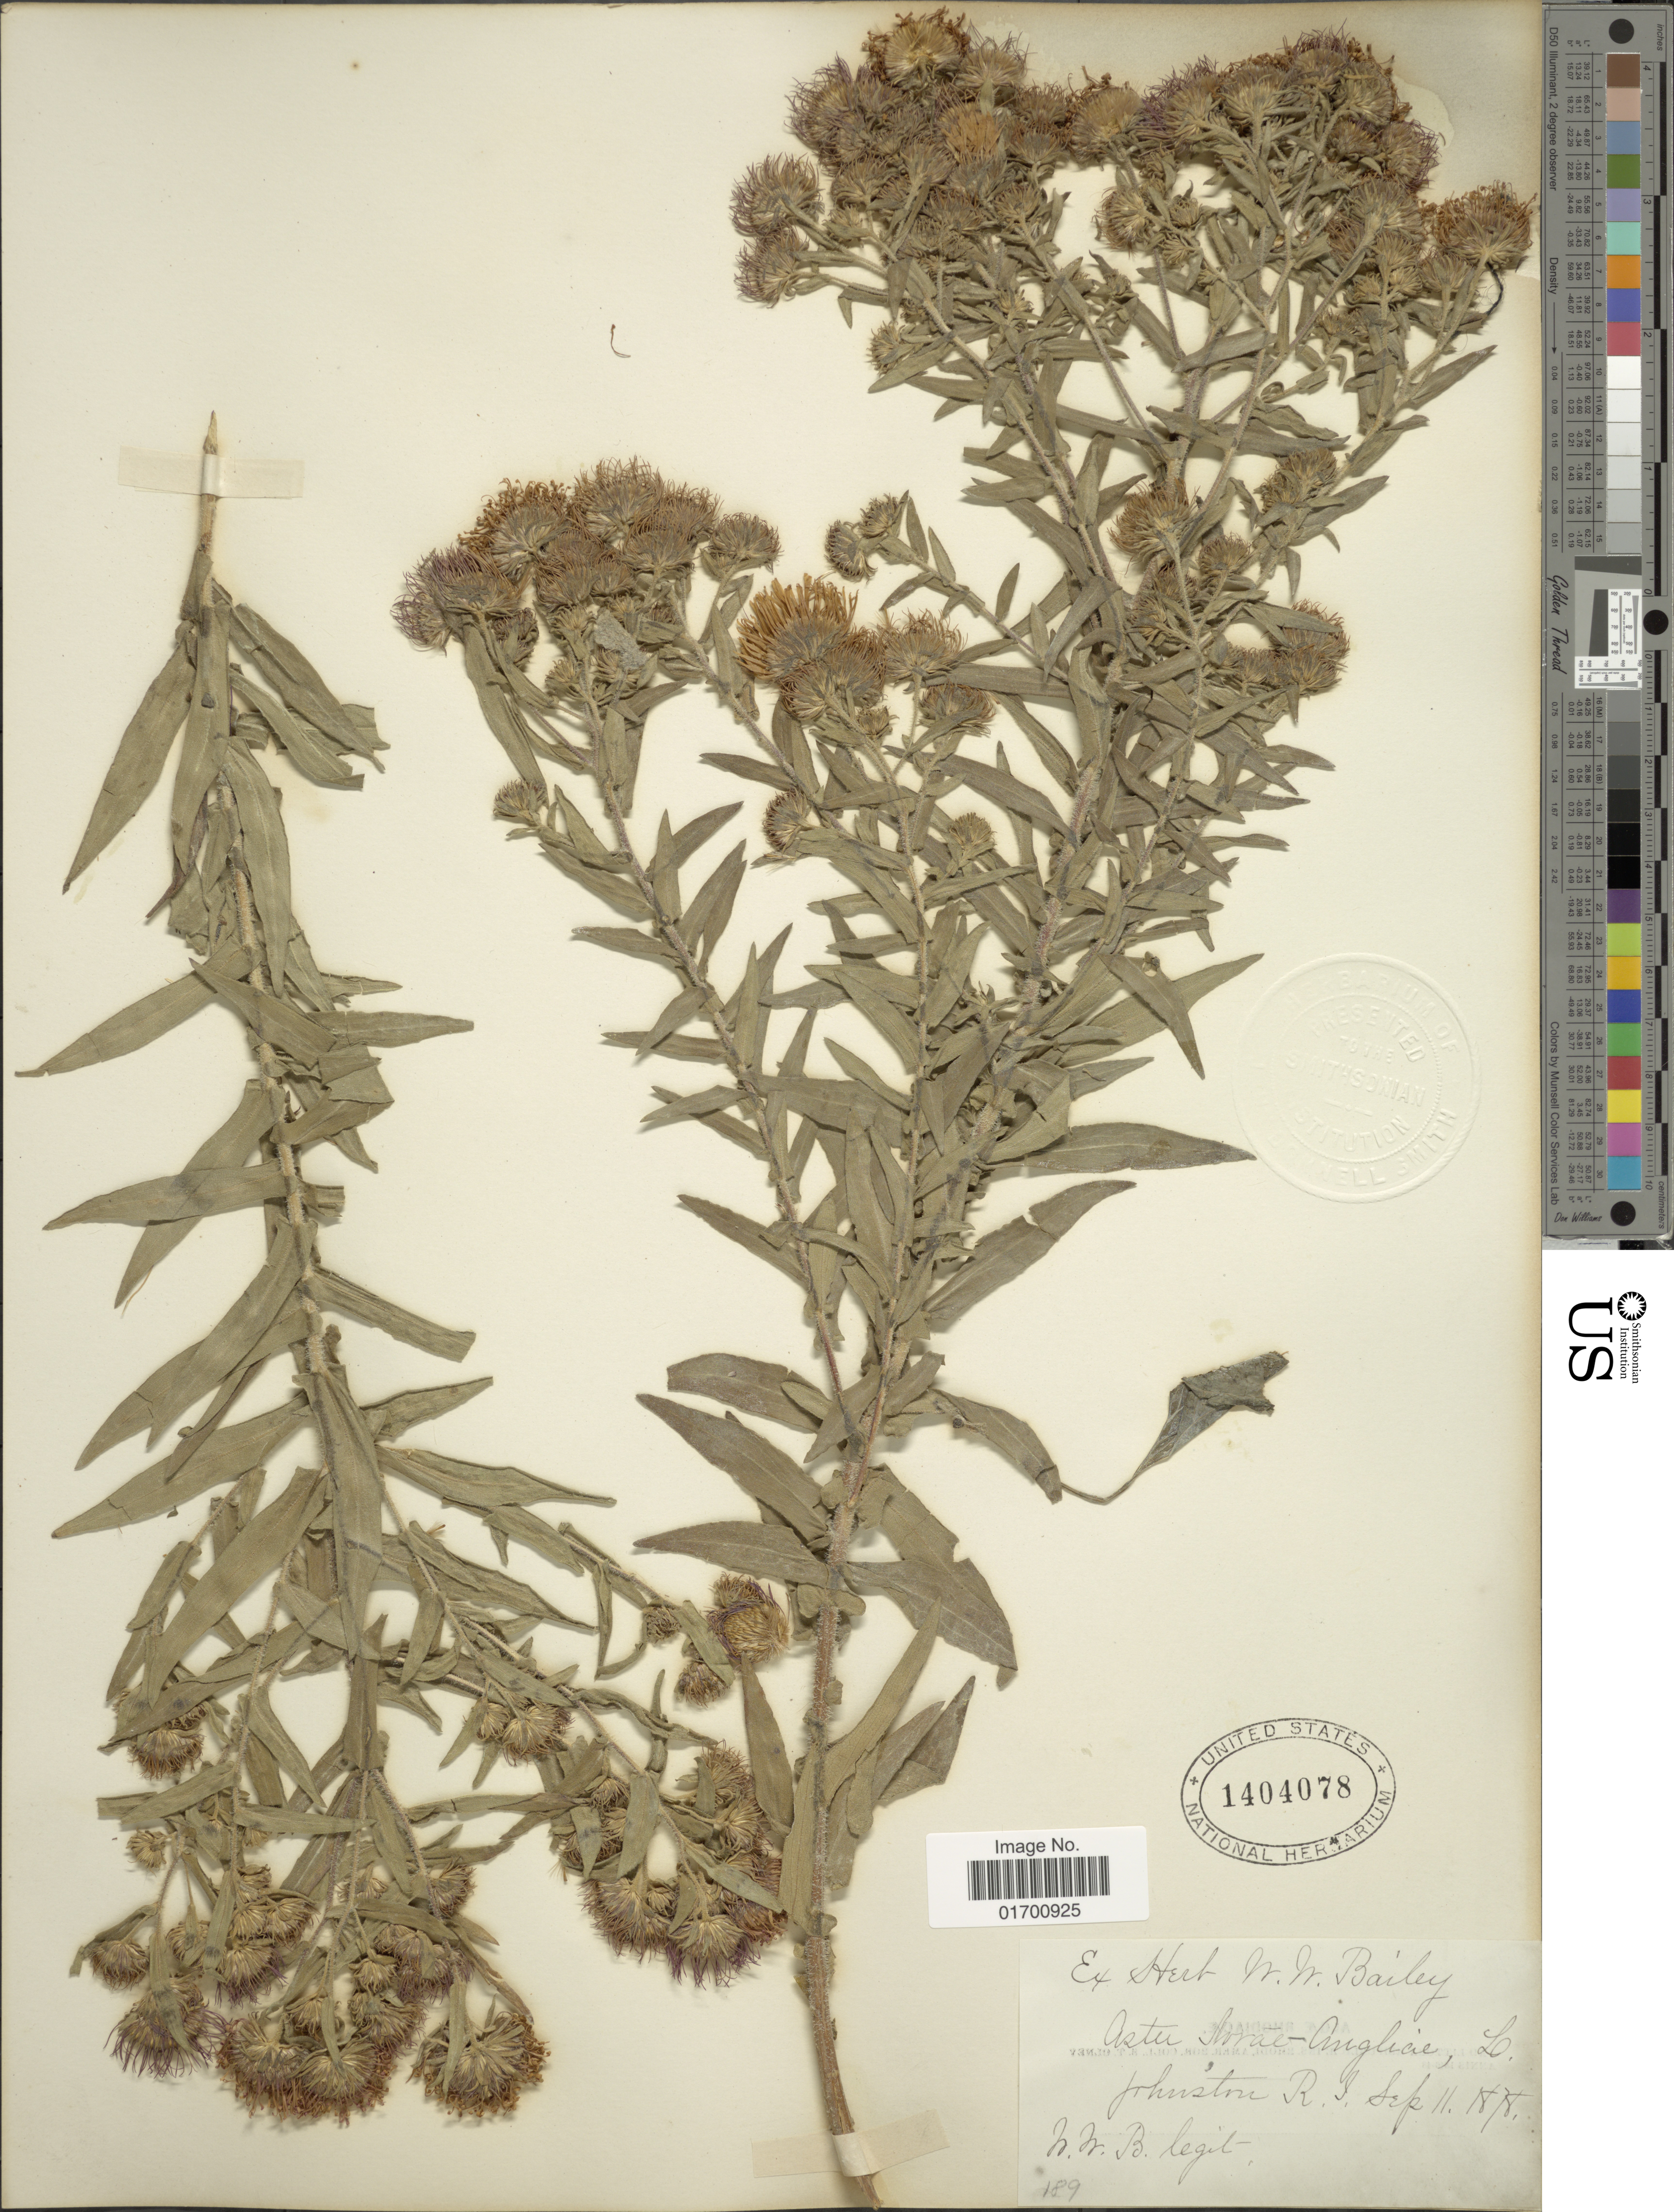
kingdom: Plantae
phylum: Tracheophyta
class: Magnoliopsida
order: Asterales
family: Asteraceae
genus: Symphyotrichum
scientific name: Symphyotrichum novae-angliae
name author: (L.) G.L. Nesom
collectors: W. W. Bailey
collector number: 189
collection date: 1818-09-11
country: United States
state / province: Rhode Island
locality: Johnston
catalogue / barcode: US 1404078